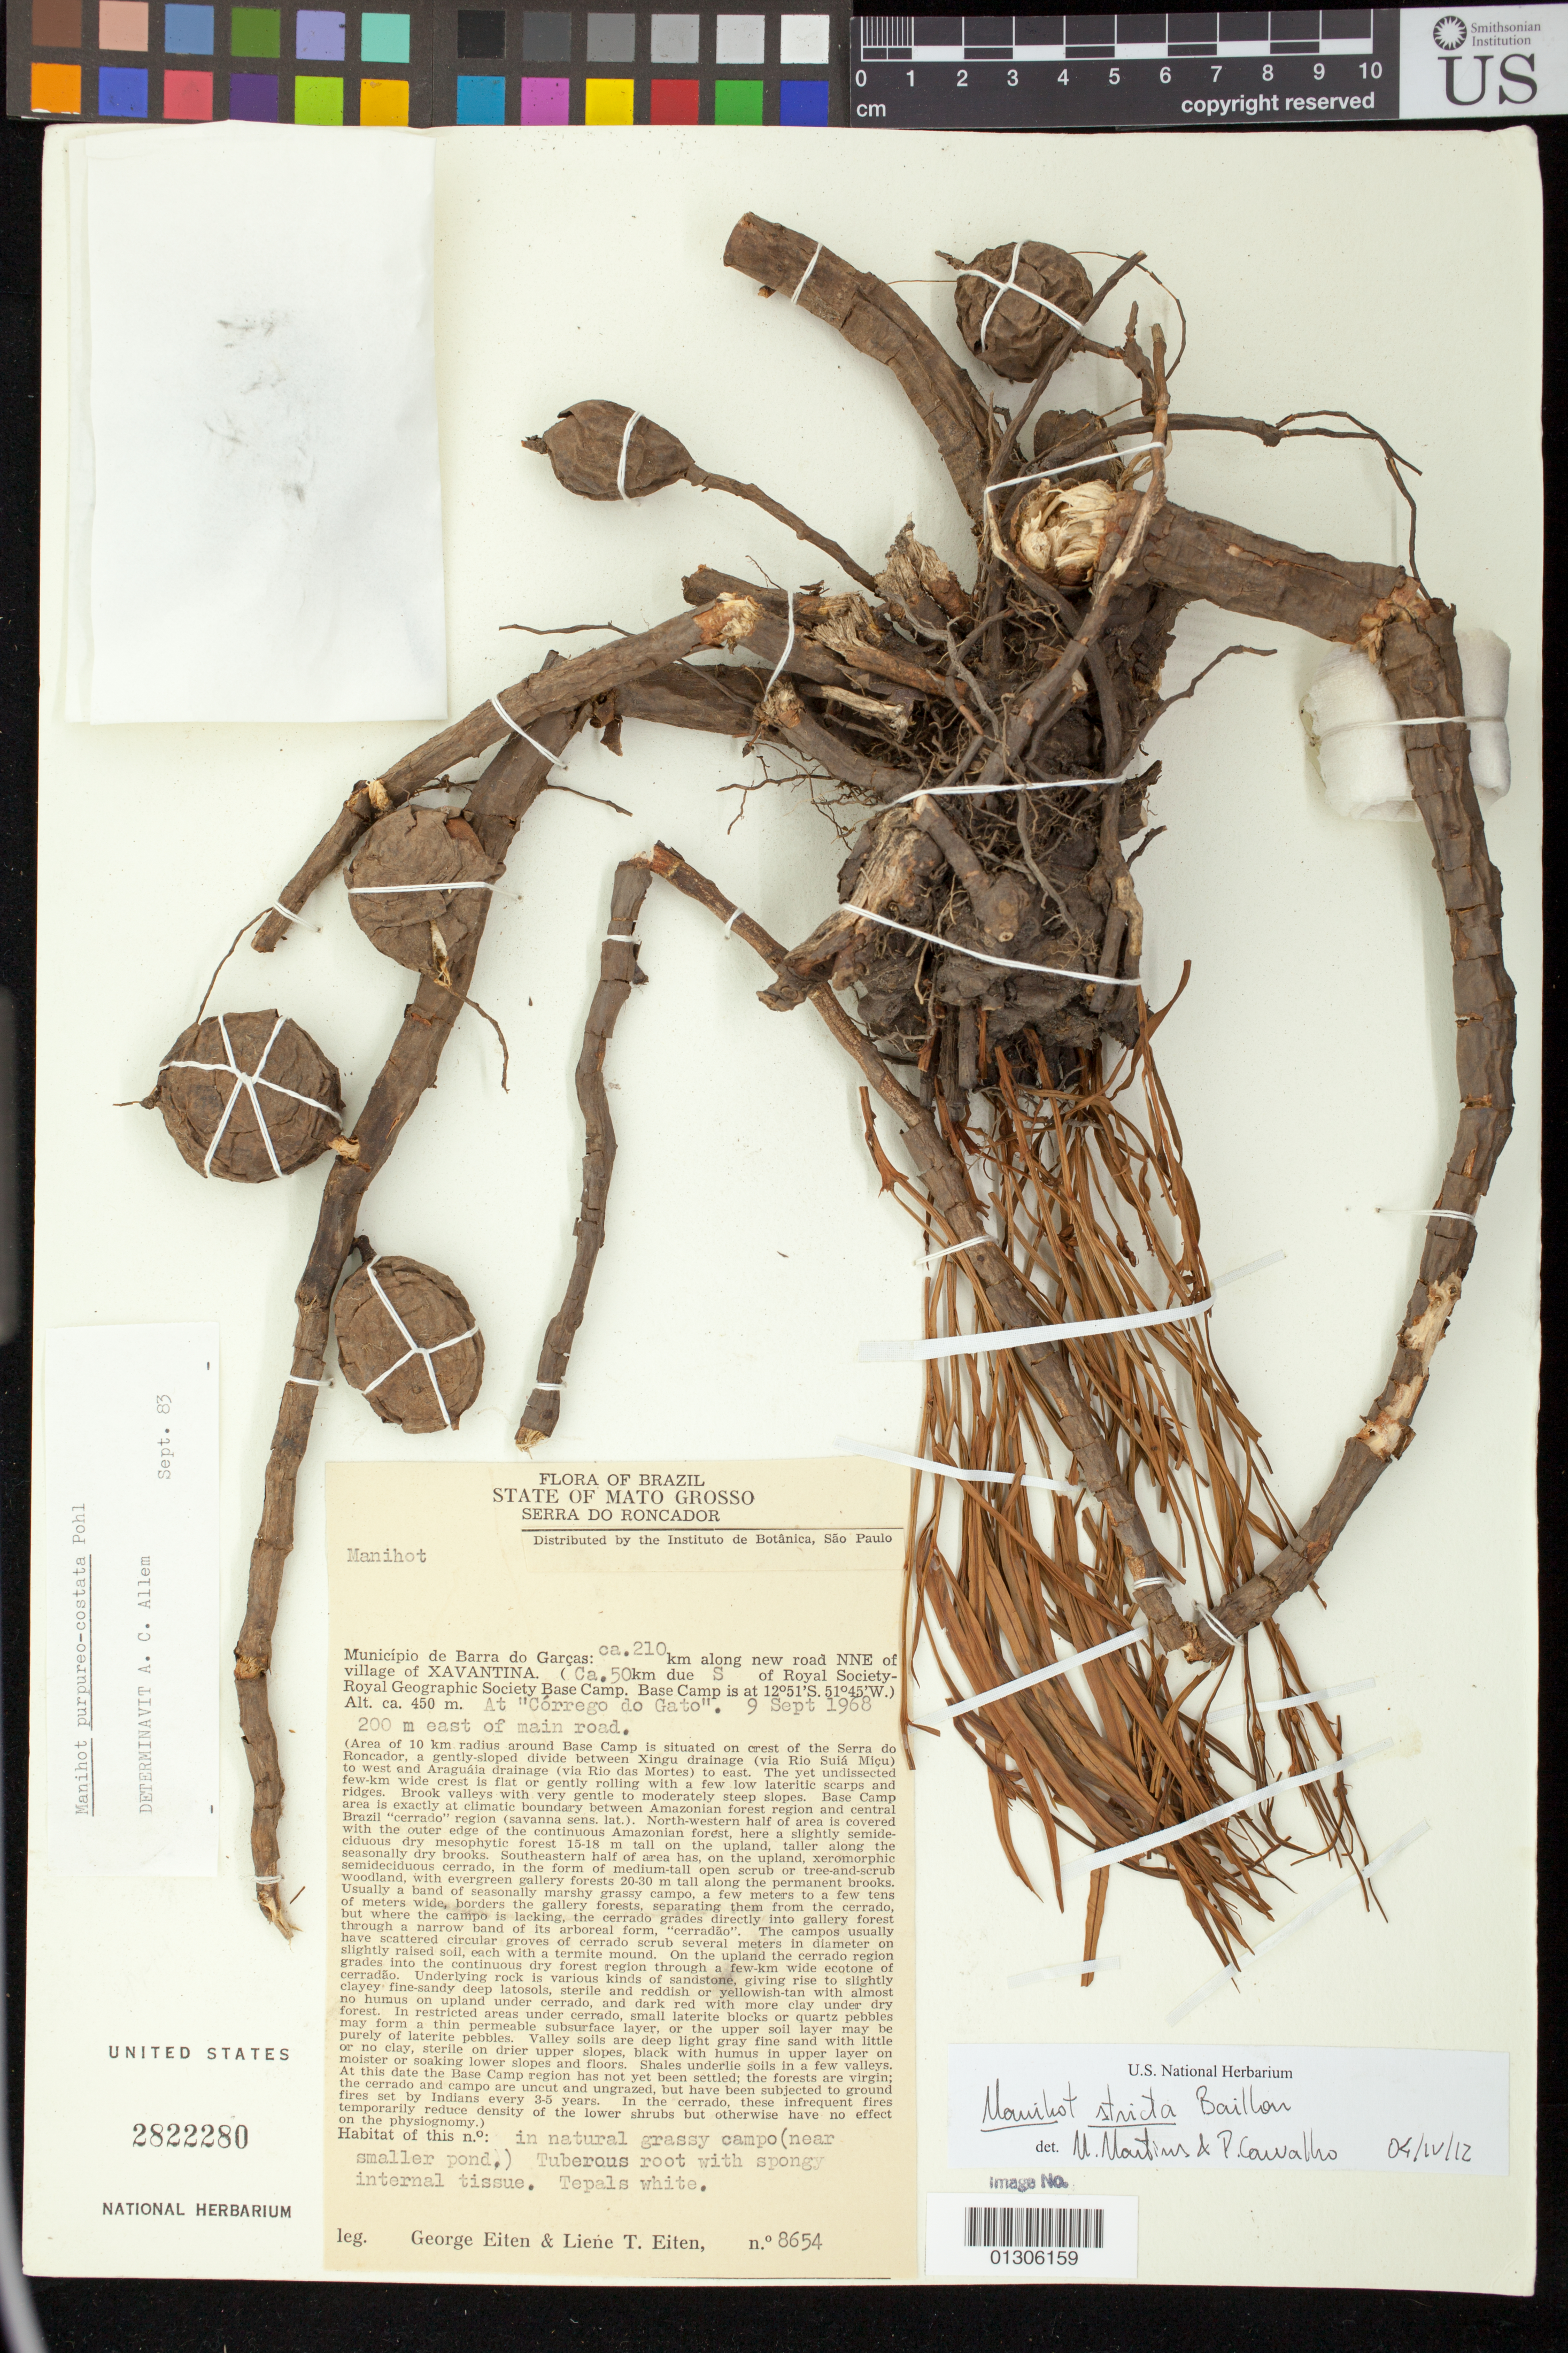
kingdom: Plantae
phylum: Tracheophyta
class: Magnoliopsida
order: Malpighiales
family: Euphorbiaceae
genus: Manihot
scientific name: Manihot graminiformis M. Mend., ined. 2018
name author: M.Mend.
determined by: Mendoza, M.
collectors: G. Eiten & L. T. Eiten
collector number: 8654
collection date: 1968-09-09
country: Brazil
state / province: Mato Grosso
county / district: Barra do Garças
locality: ca. 210 km along the new road NNE of village of Xavantina (Ca. 50 km due S of Royal Society-Royal Geographic Society Base Camp.) At "Corrego do Gato" 200 m east of main road.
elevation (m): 450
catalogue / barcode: US 2822280